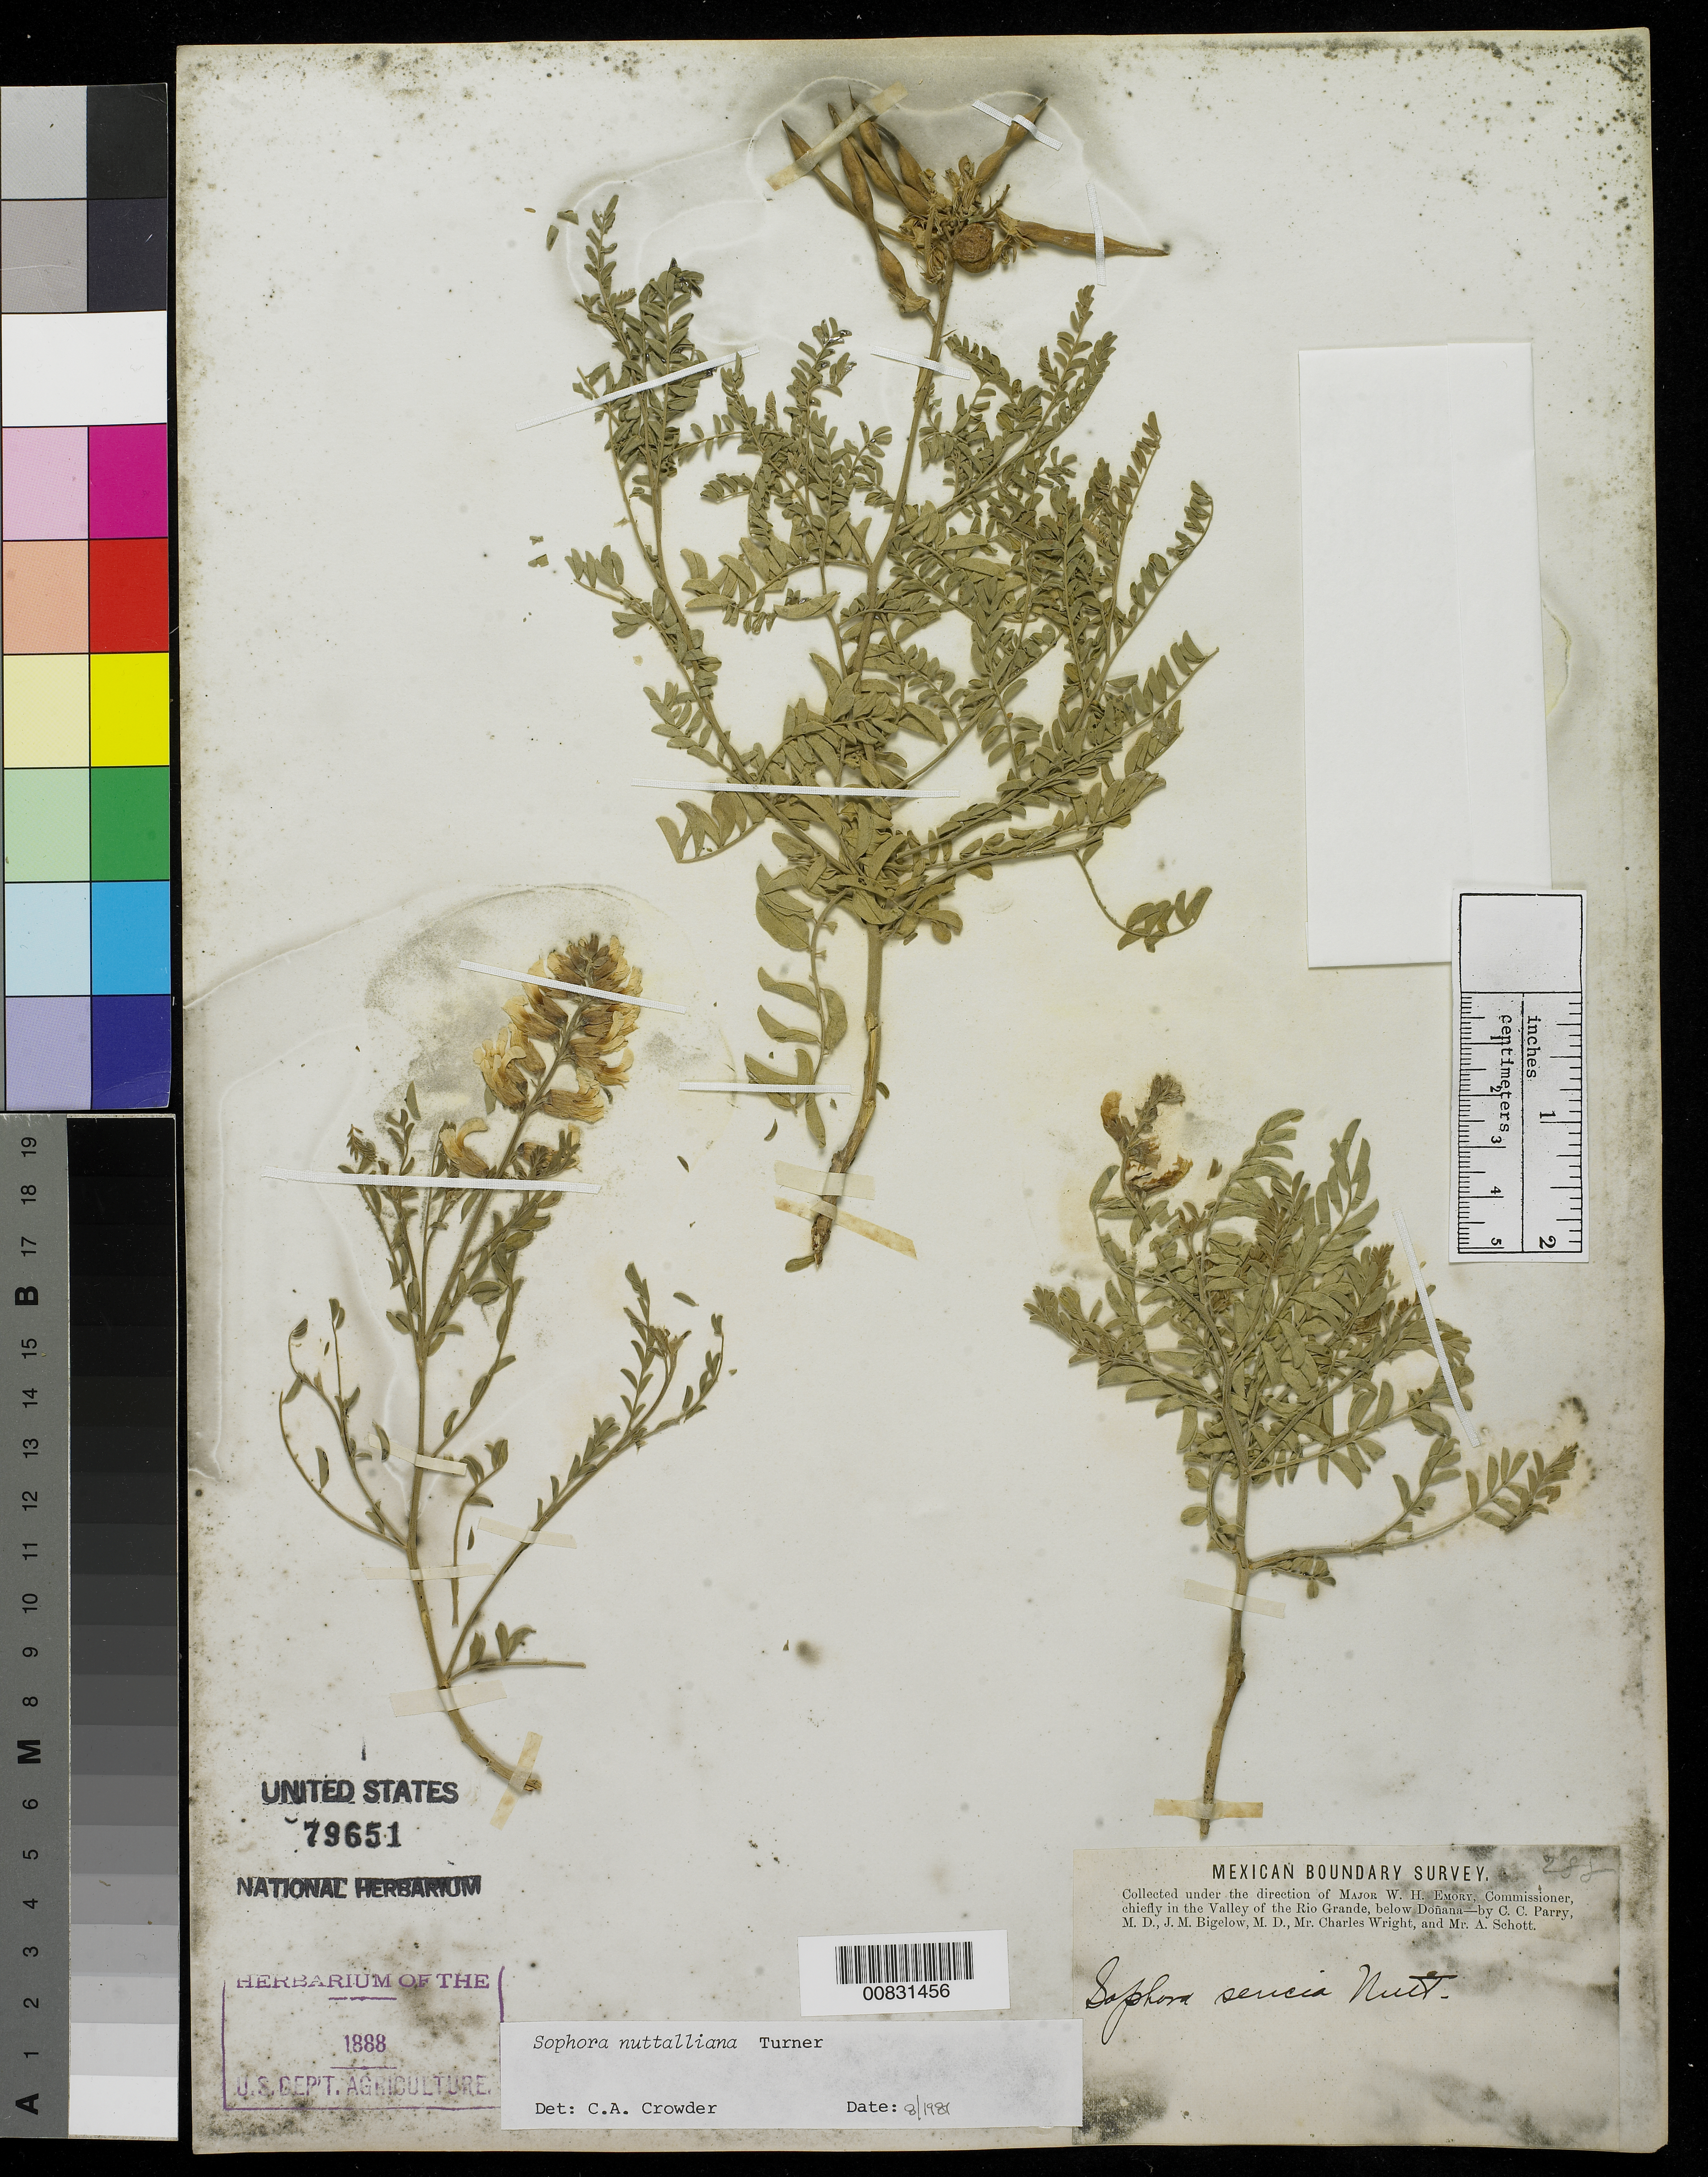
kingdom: Plantae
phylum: Tracheophyta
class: Magnoliopsida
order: Fabales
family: Fabaceae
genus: Sophora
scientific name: Sophora nuttalliana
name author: B.L. Turner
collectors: C. C. Parry, J. M. Bigelow, C. Wright & A. C. V. Schott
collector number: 288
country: United States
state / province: New Mexico / Texas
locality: Valley of the Rio Grande, below Doñana.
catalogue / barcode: US 79651